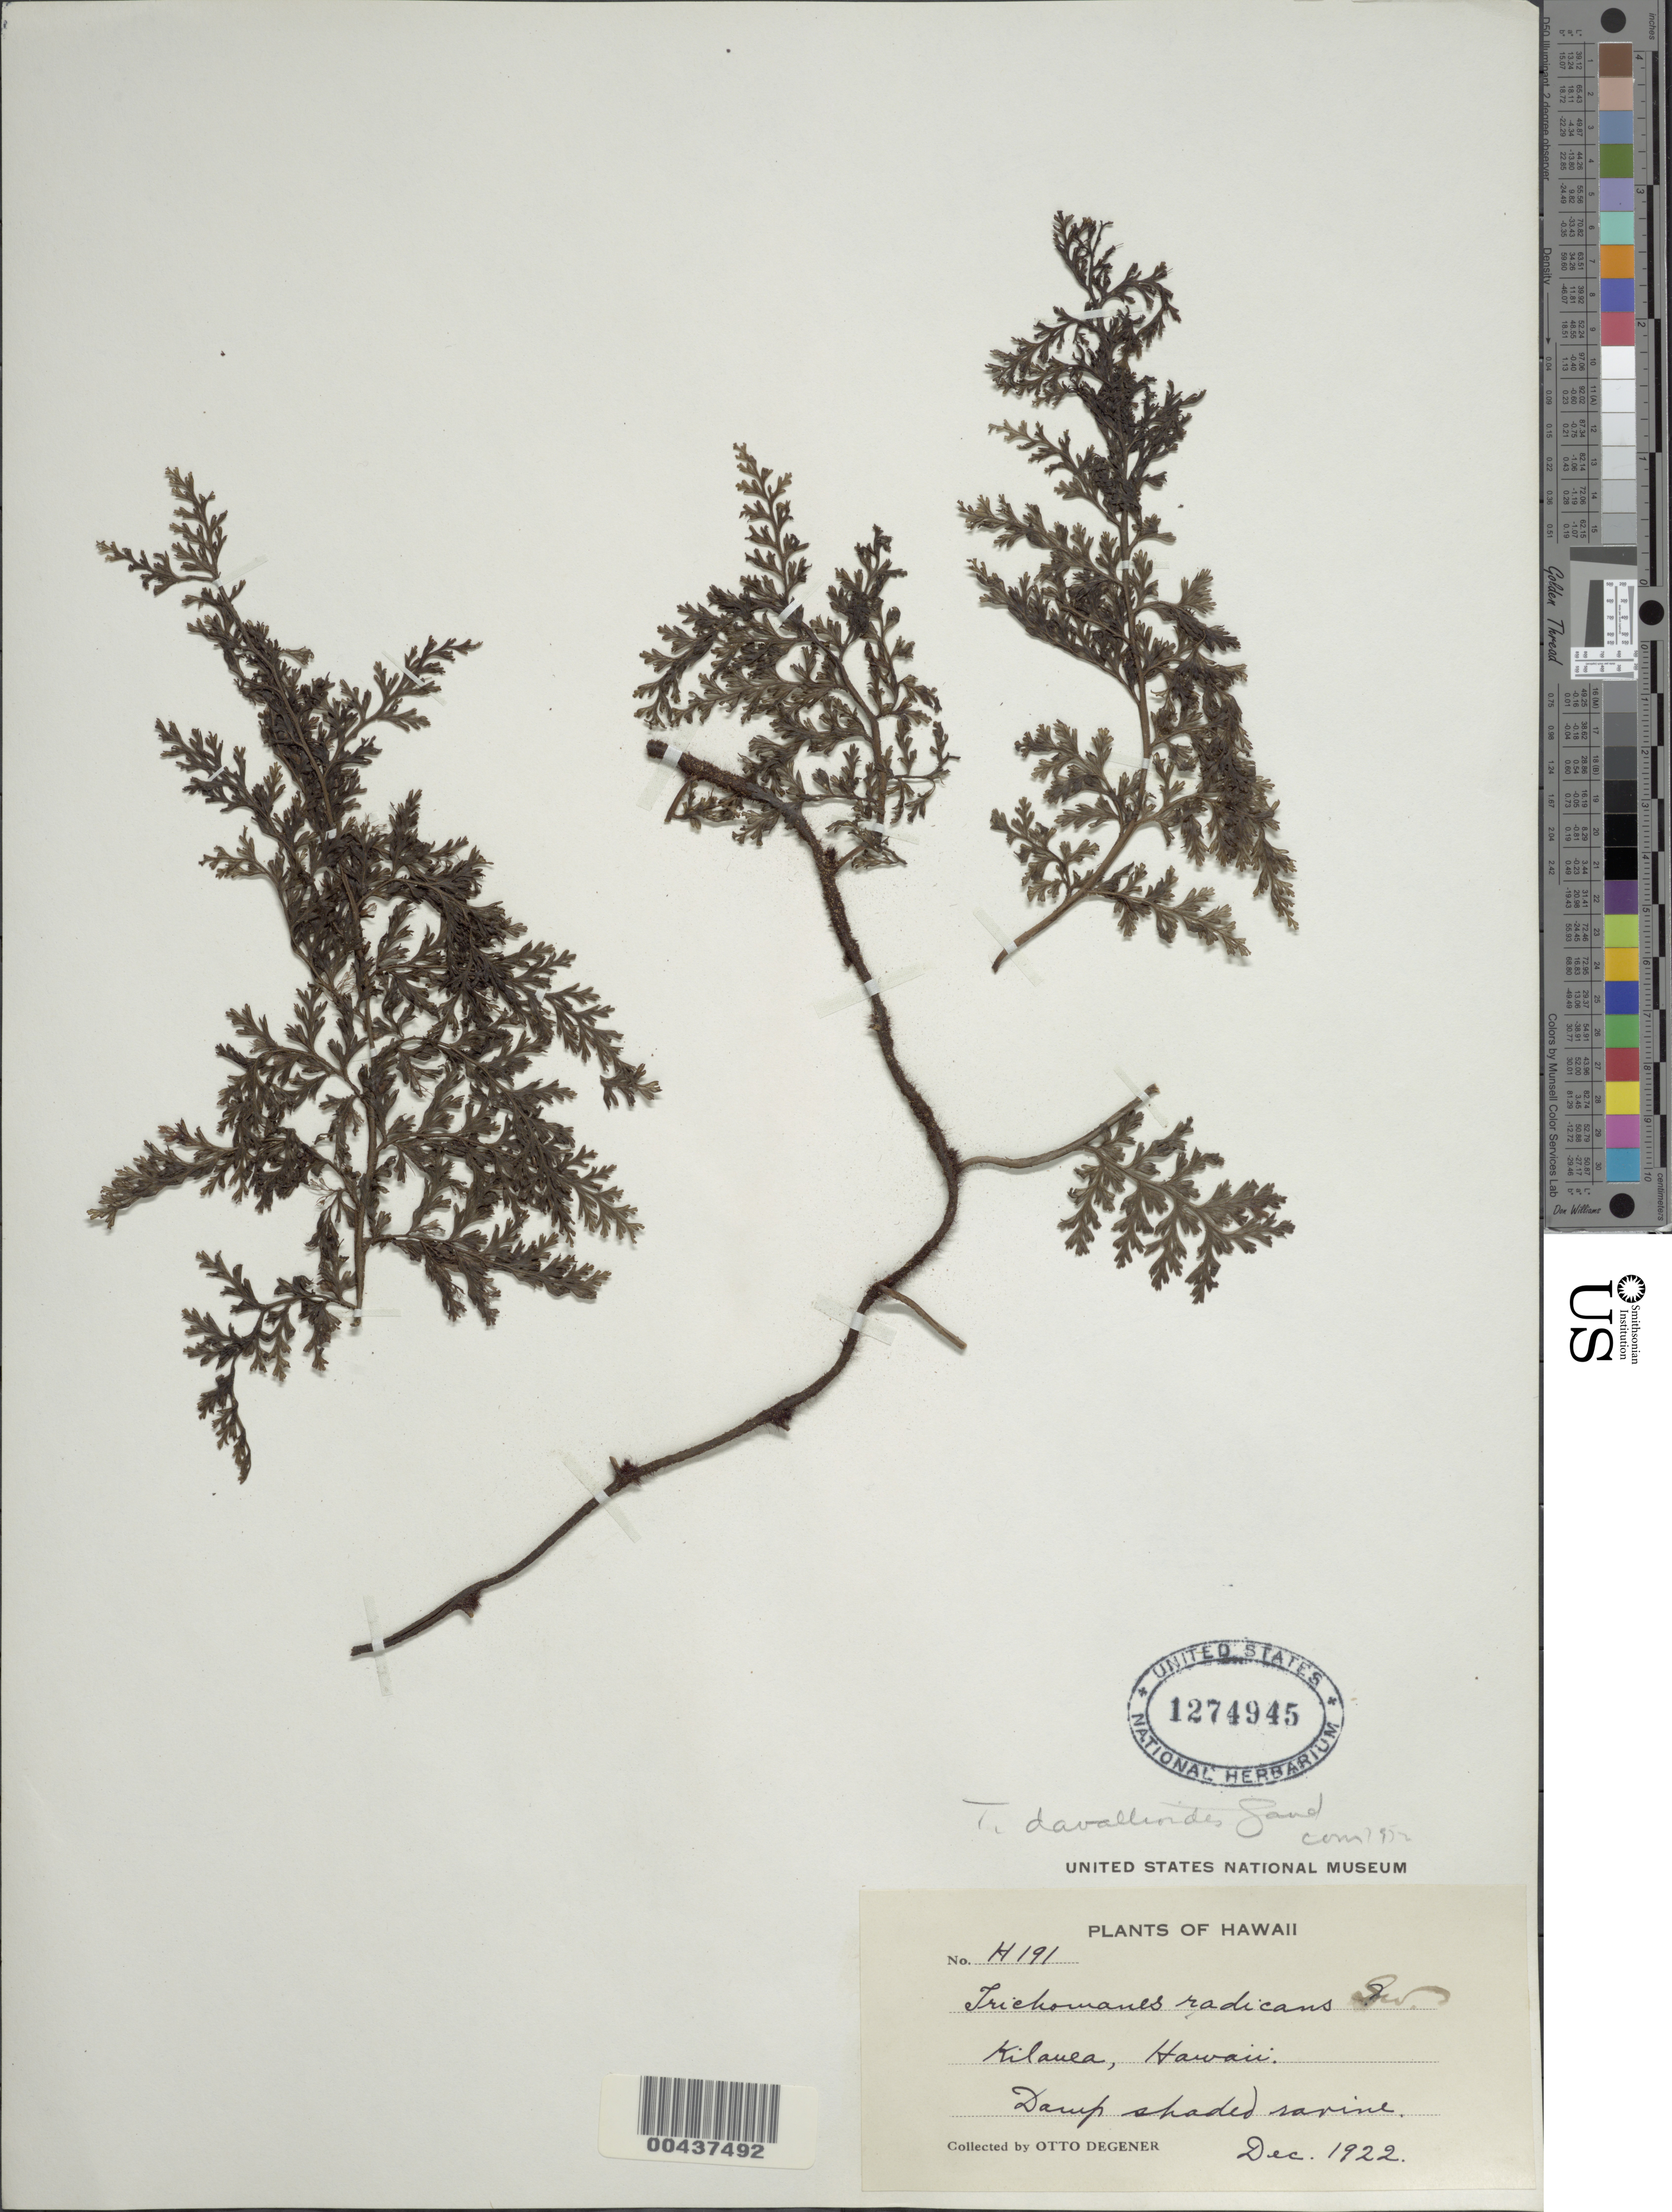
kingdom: Plantae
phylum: Tracheophyta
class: Polypodiopsida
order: Hymenophyllales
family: Hymenophyllaceae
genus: Vandenboschia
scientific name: Vandenboschia davallioides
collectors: O. Degener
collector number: H191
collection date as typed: Dec 1922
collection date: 1922-12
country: United States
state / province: Hawaii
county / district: Hawaii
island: Hawaii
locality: Kilauea.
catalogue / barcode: US 1274945